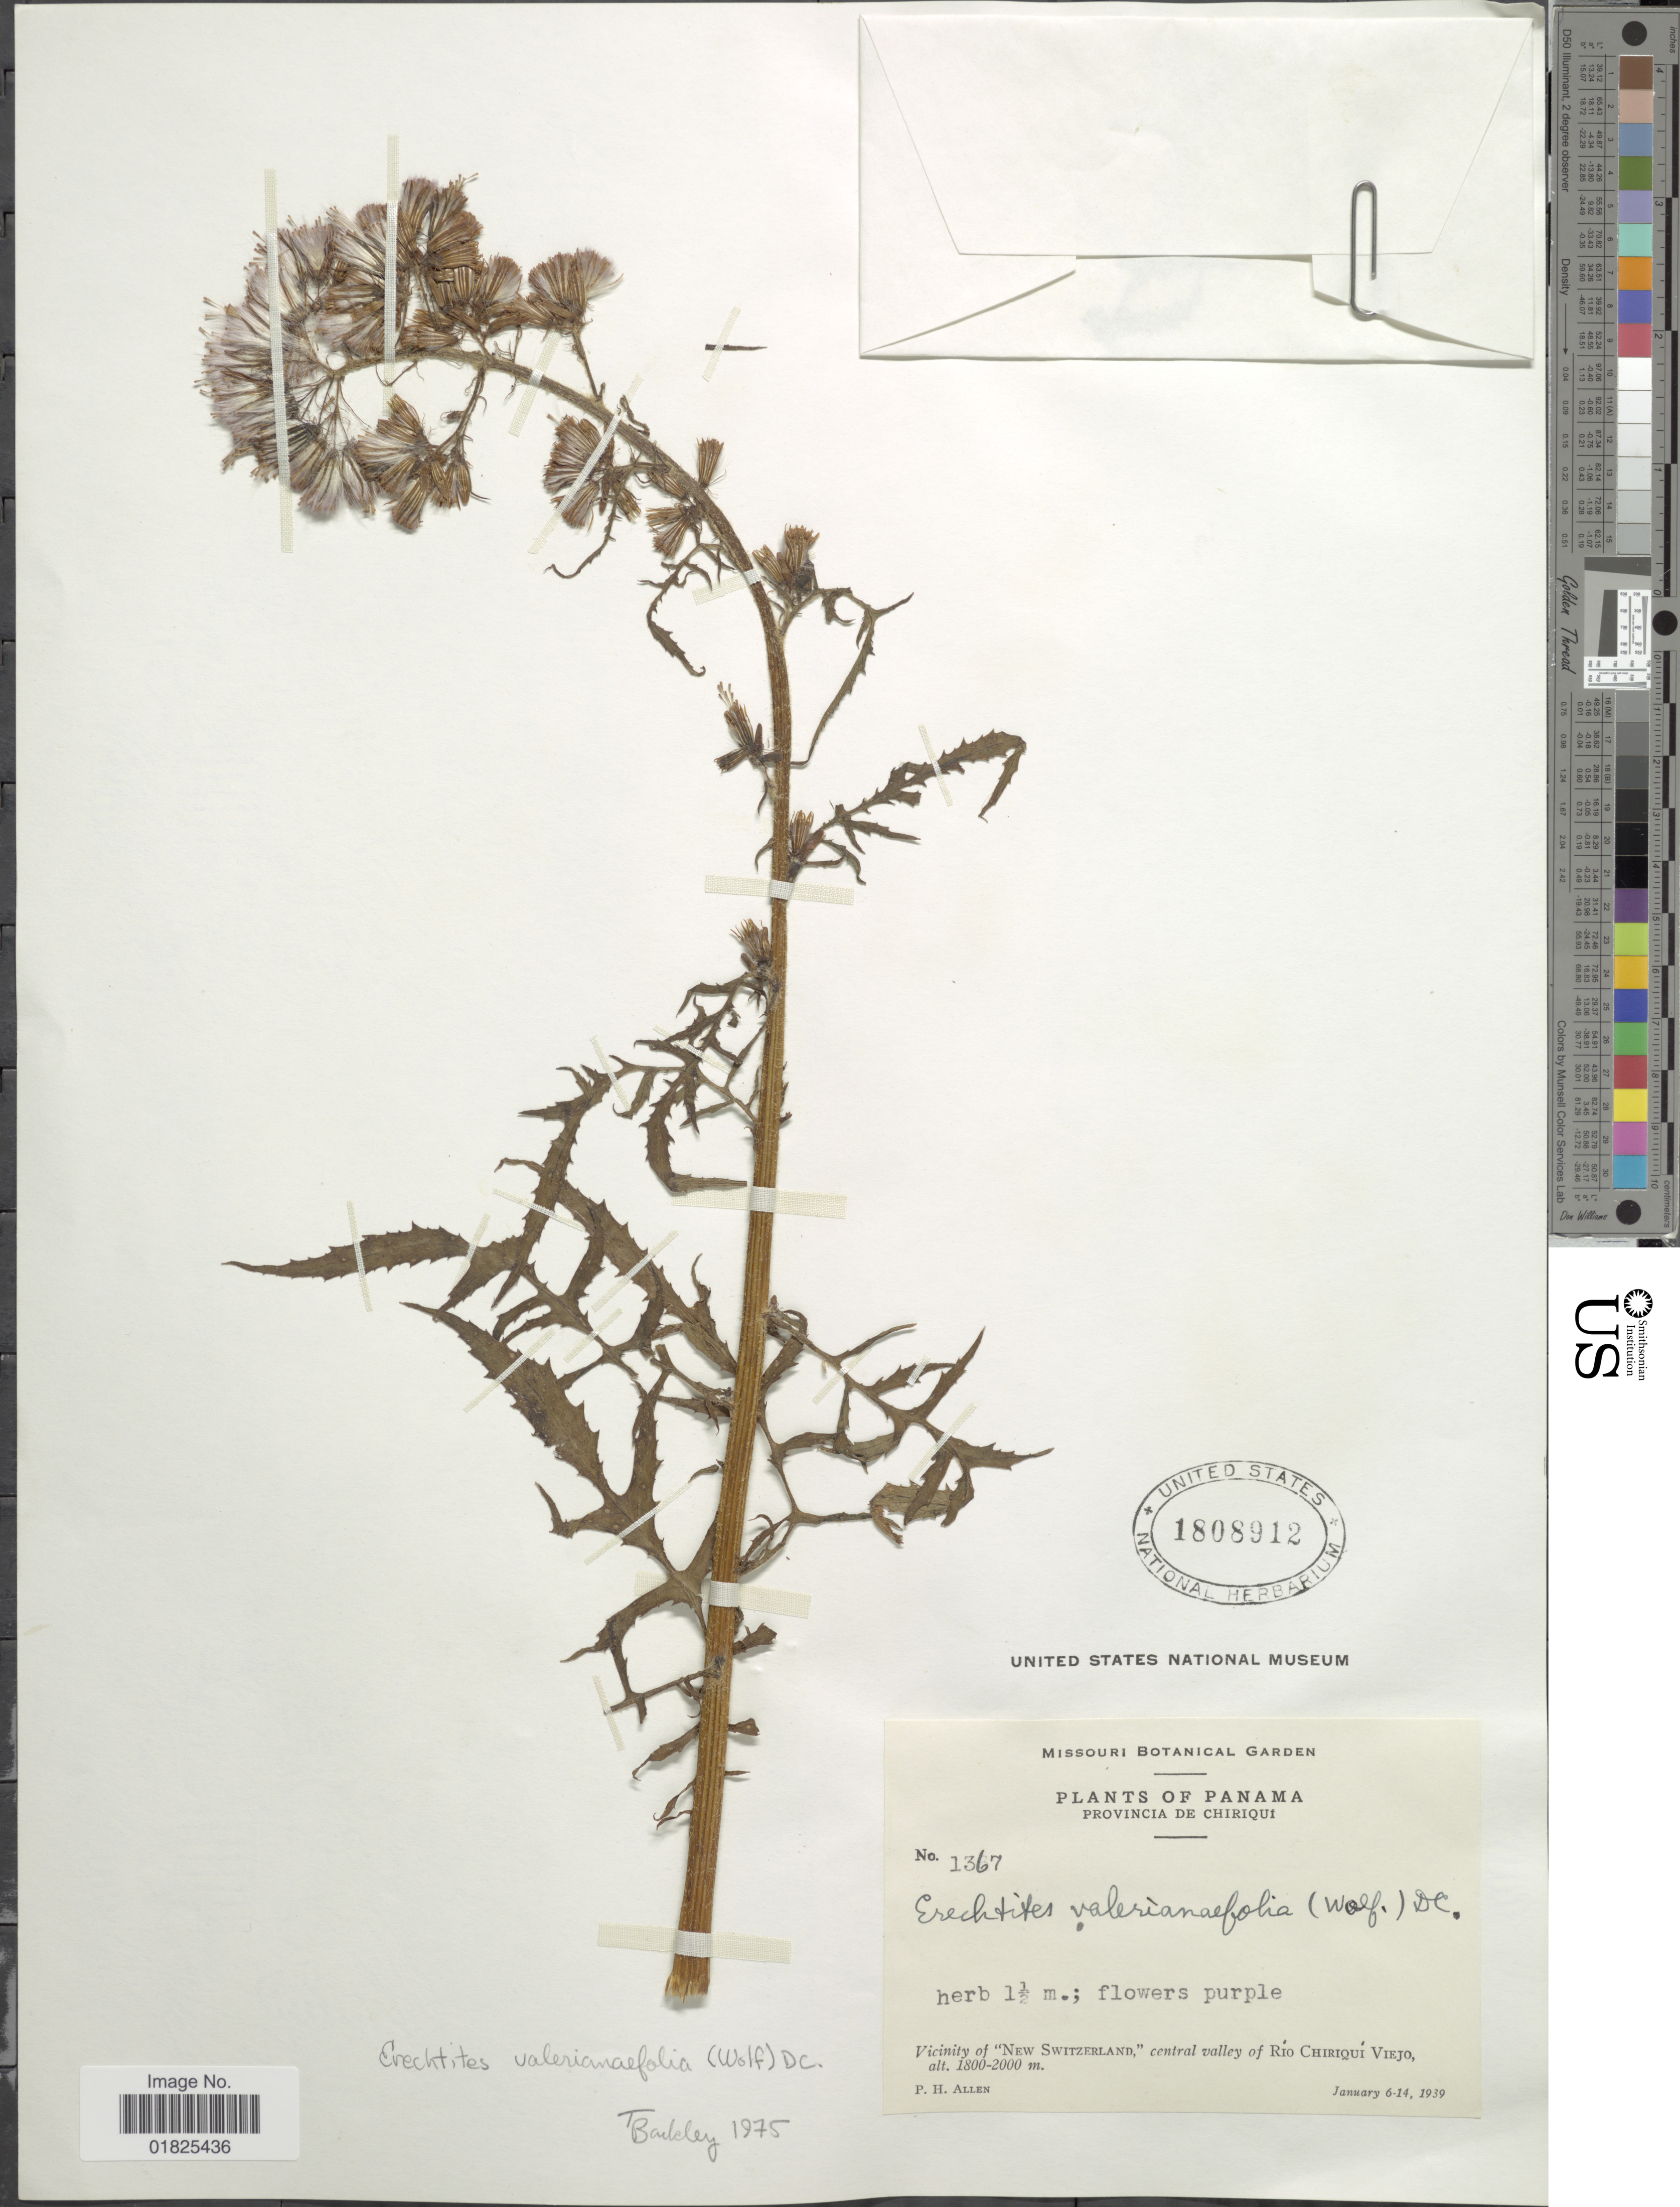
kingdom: Plantae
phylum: Tracheophyta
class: Magnoliopsida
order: Asterales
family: Asteraceae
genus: Erechtites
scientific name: Erechtites valerianifolius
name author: (Link ex Spreng.) DC.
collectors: P. H. Allen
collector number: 1367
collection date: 1939-01-06/1939-01-14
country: Panama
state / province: Chiriqui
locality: Vicinity of "New Switzerland"central valley of Rio Chiriqui Viejo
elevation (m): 1800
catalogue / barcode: US 1808912